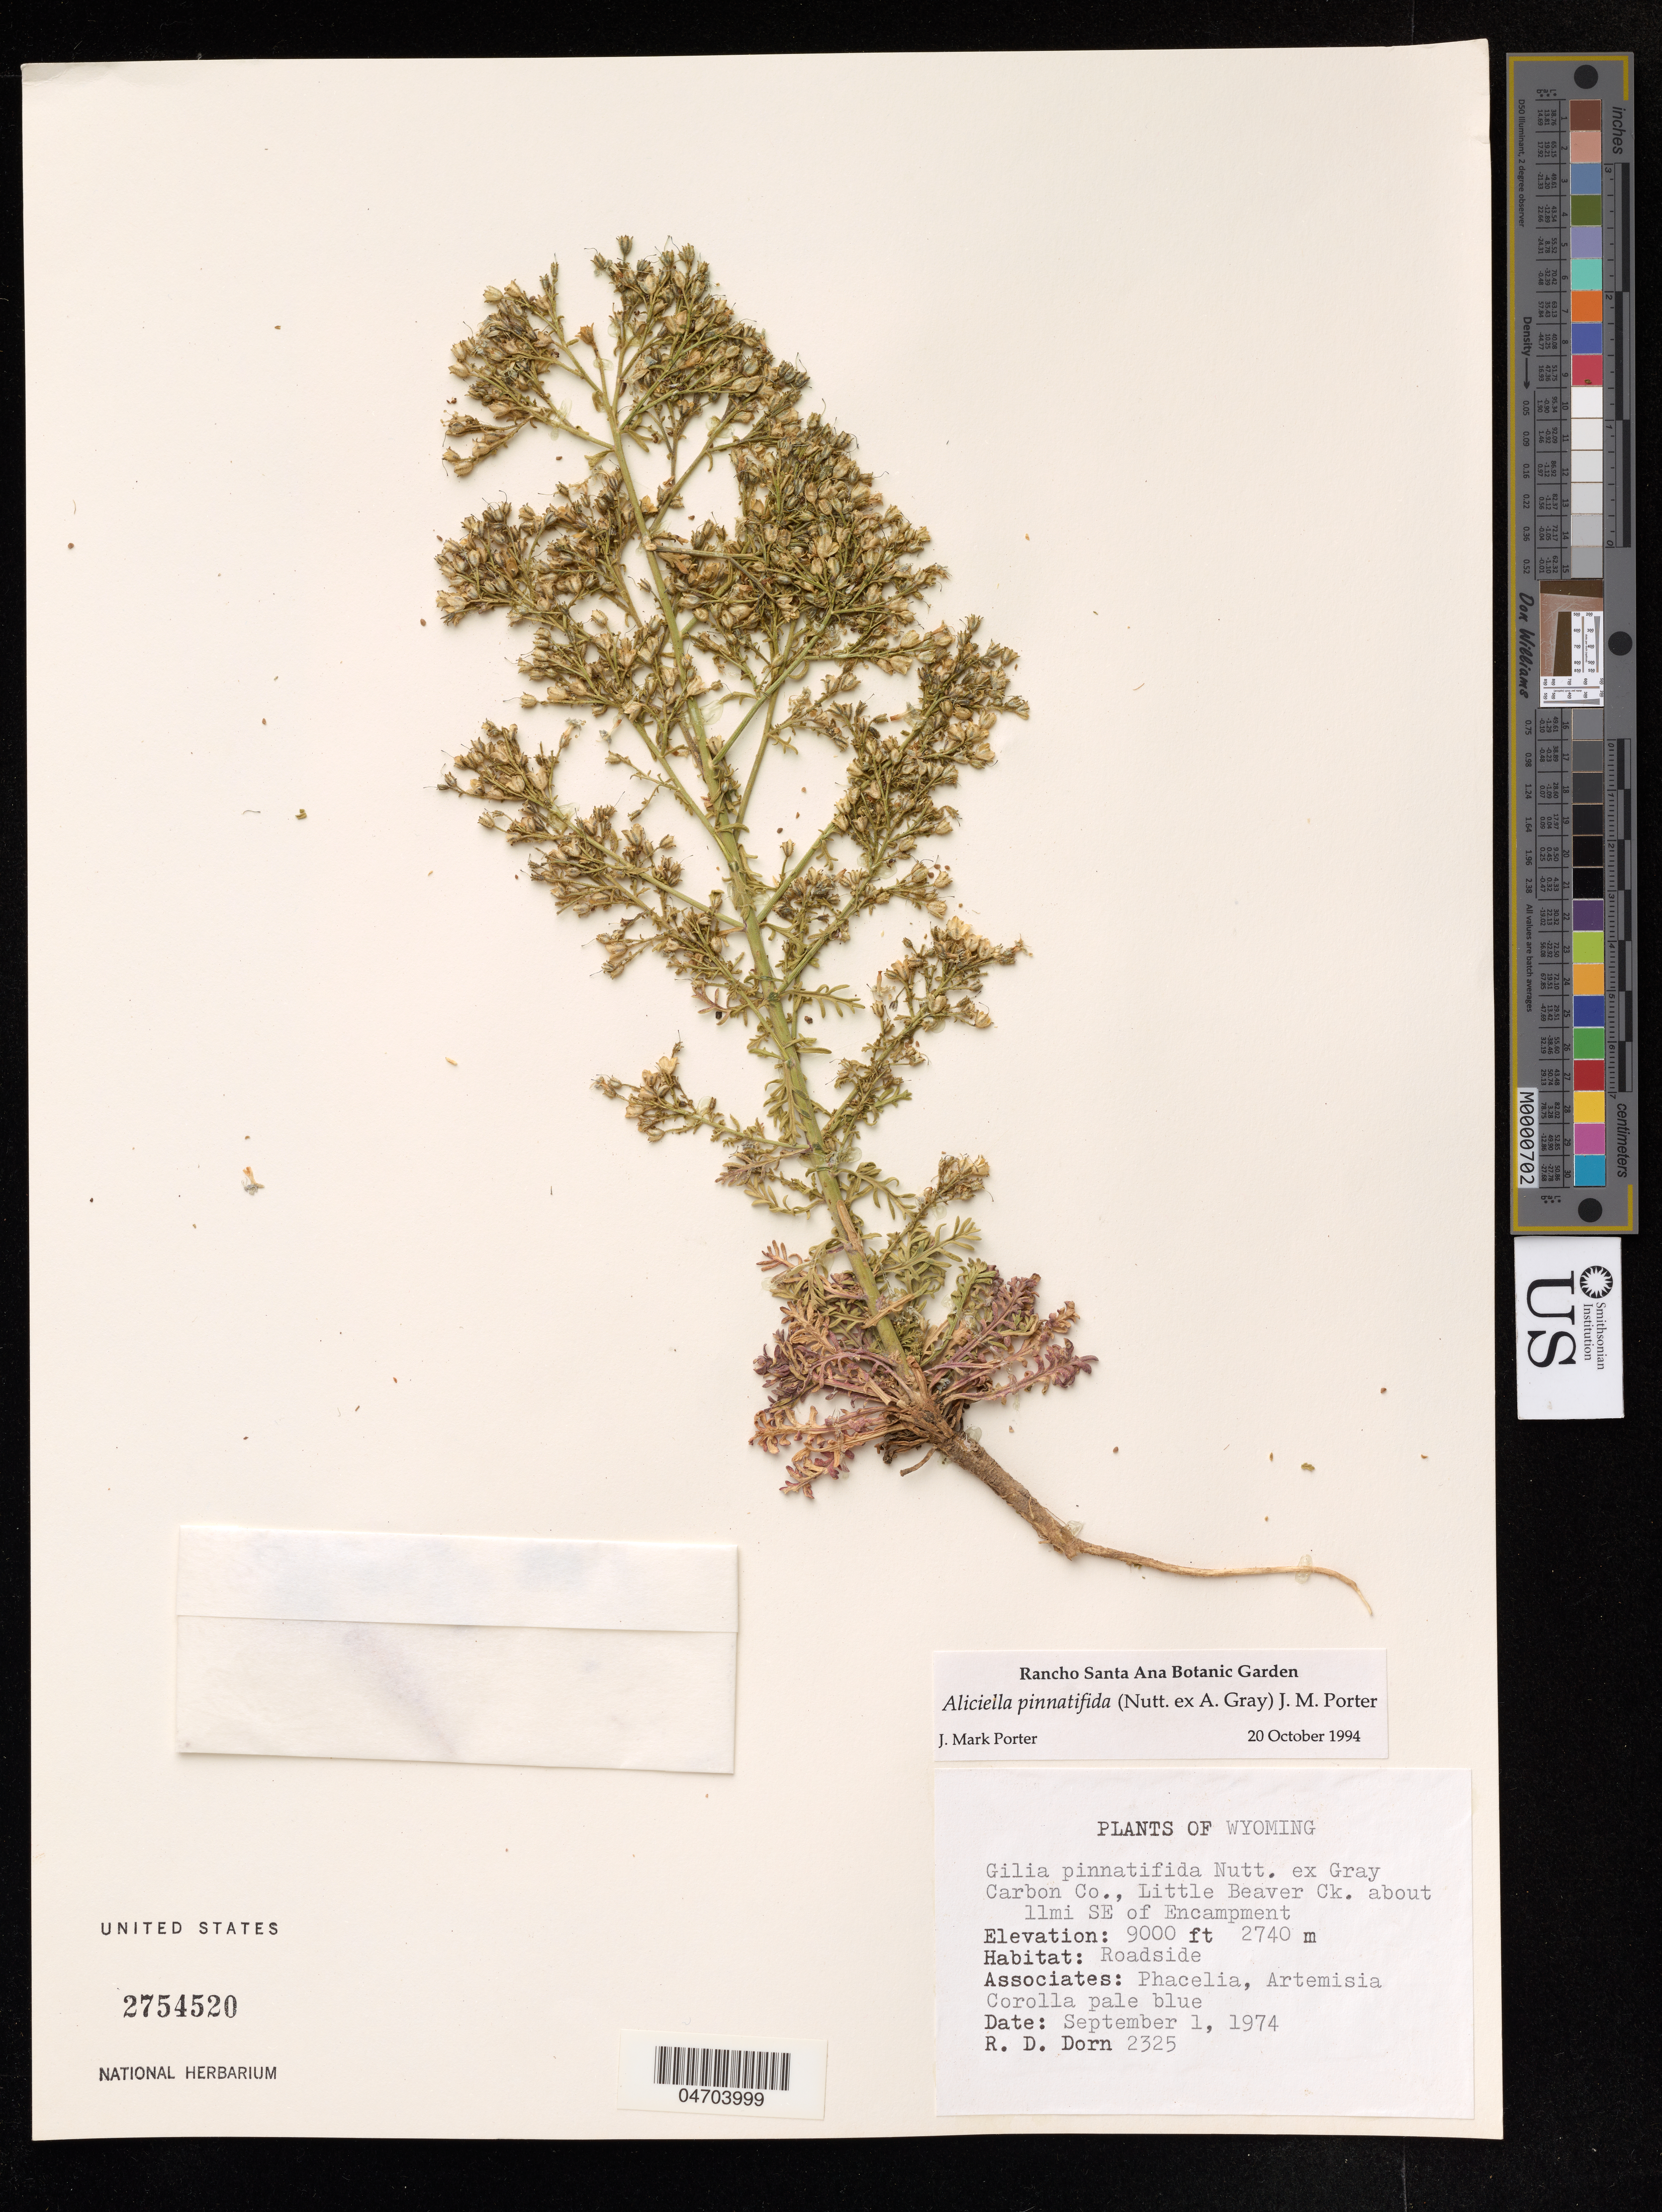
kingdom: Plantae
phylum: Tracheophyta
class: Magnoliopsida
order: Ericales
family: Polemoniaceae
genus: Aliciella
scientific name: Aliciella pinnatifida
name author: (Nutt. ex A. Gray) J.M. Porter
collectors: R. D. Dorn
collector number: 2325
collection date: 1974-09-01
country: United States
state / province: Wyoming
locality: Carbon Co., Little Beaver Ck. about 11mi SE of Encampment.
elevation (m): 2743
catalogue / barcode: US 2754520